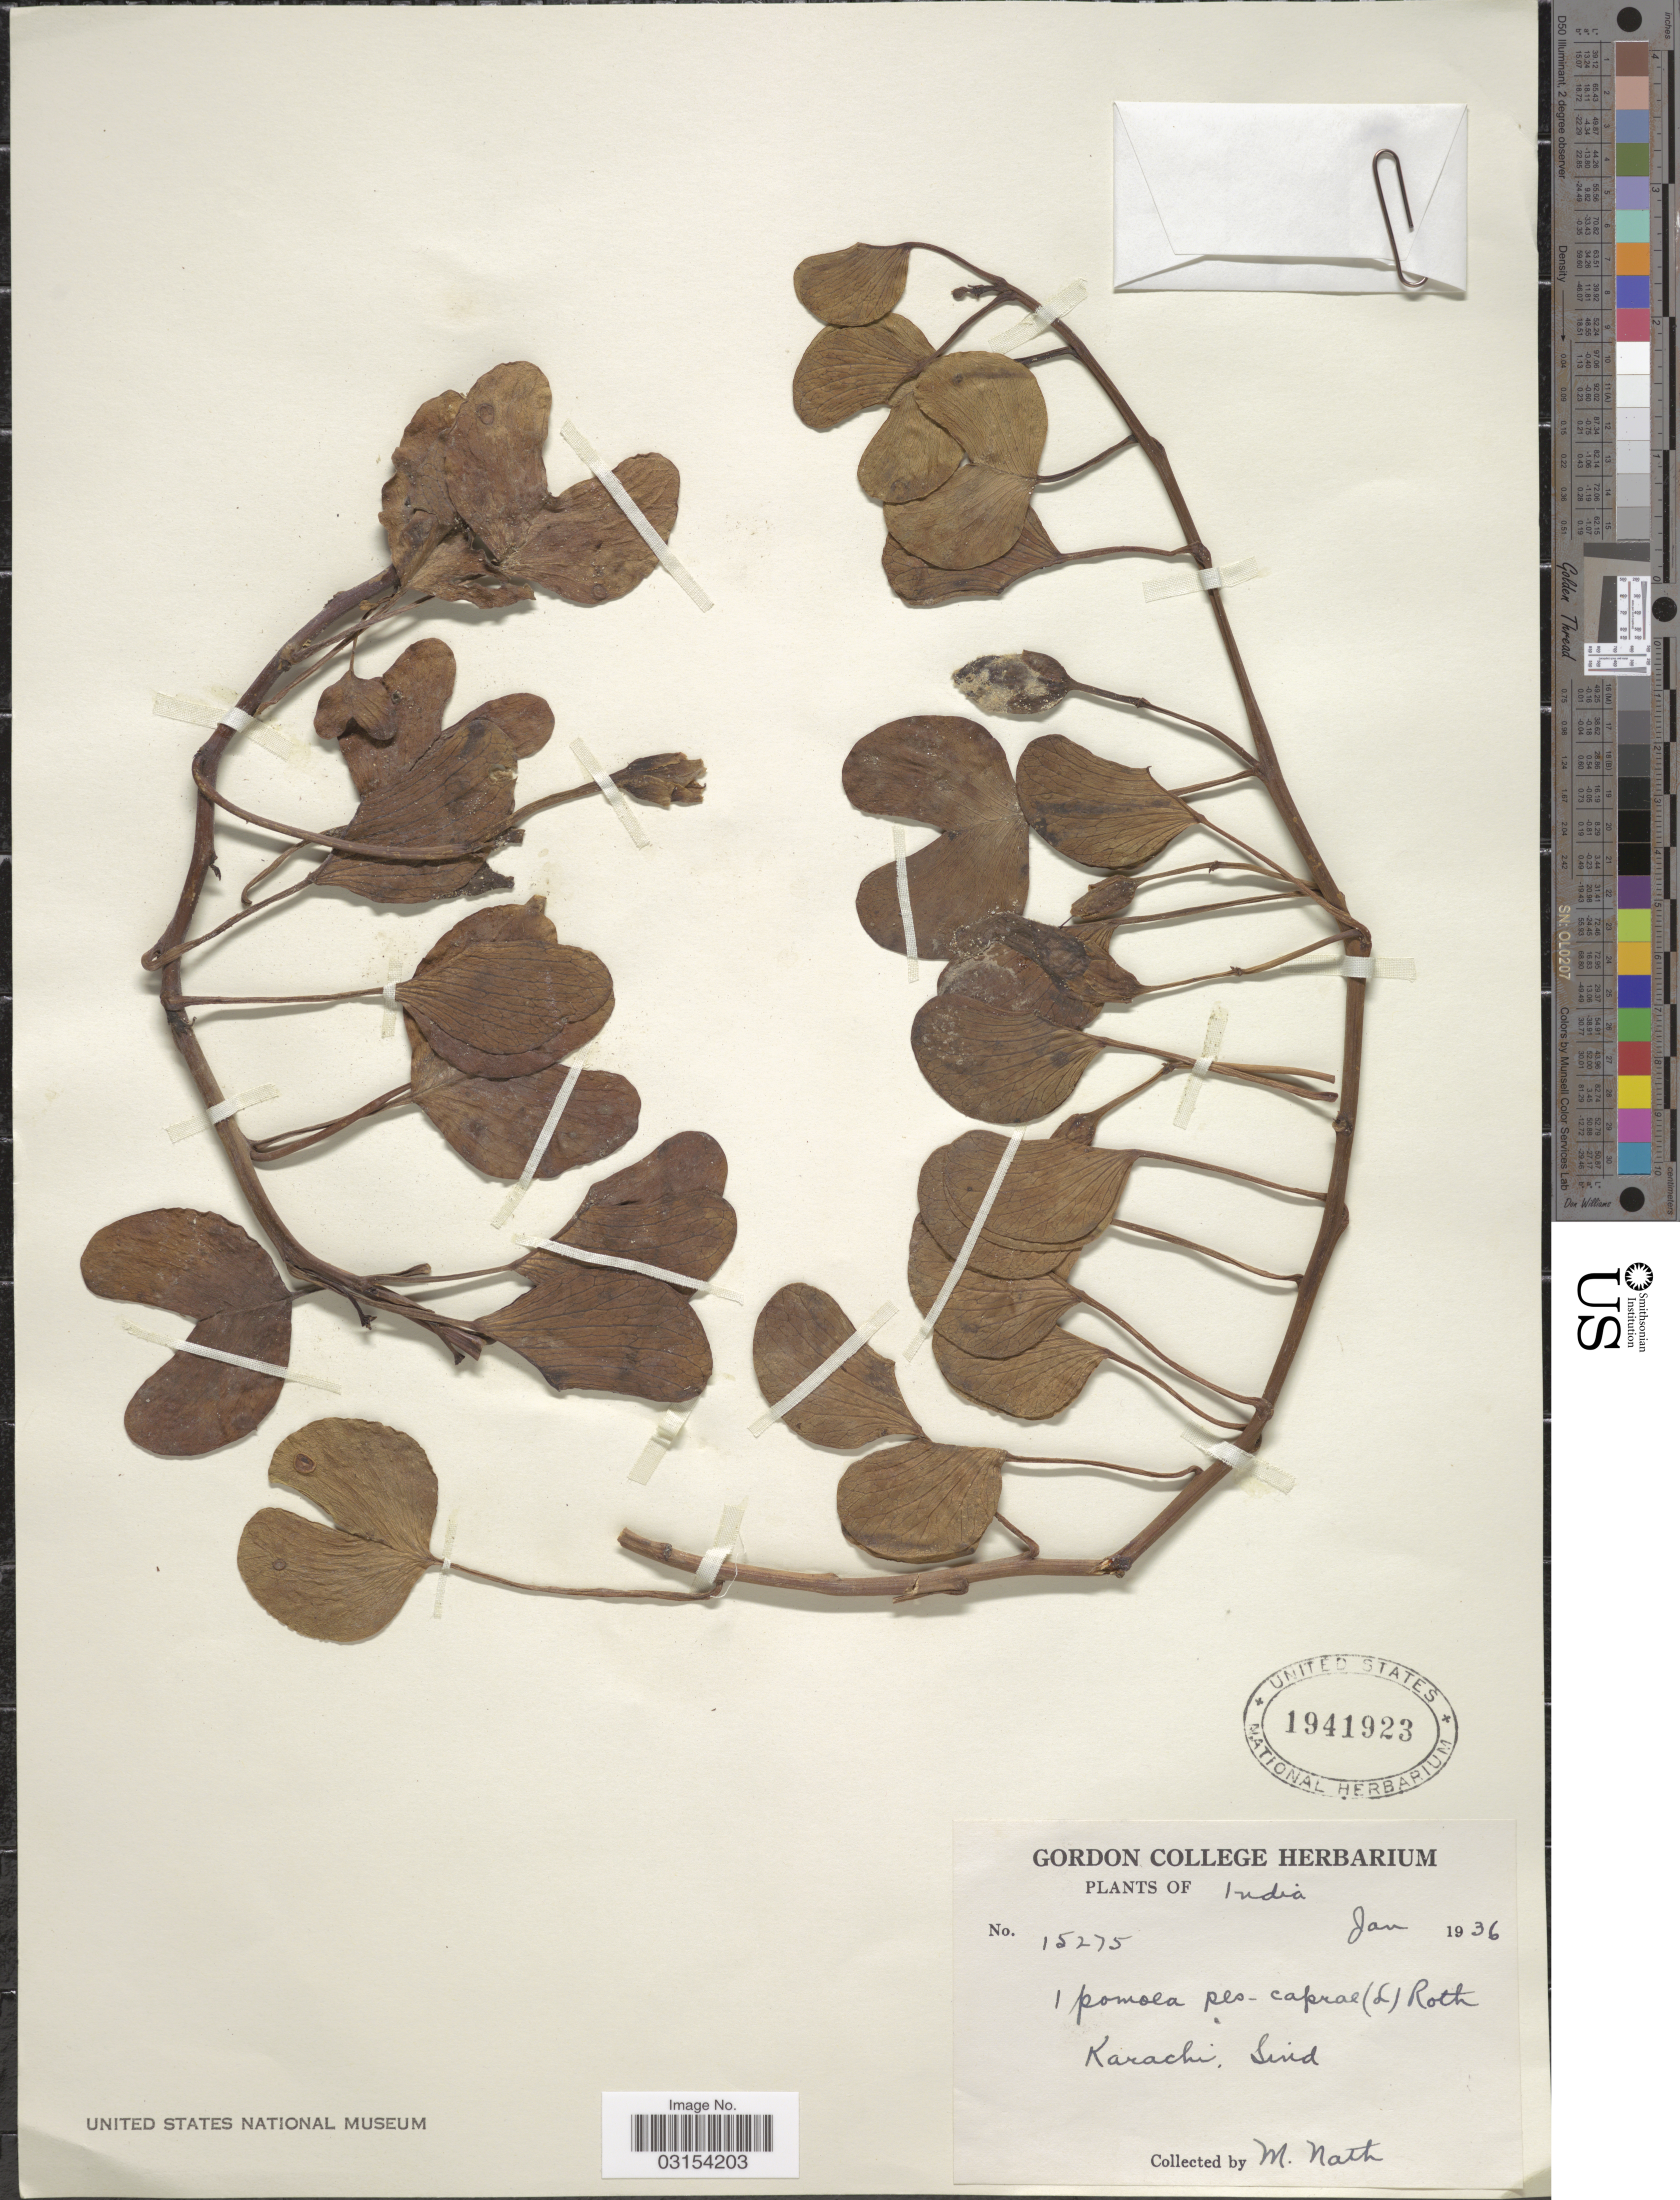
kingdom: Plantae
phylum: Tracheophyta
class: Magnoliopsida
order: Solanales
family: Convolvulaceae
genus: Ipomoea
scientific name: Ipomoea pes-caprae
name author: (L.) R. Br.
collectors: M. Nath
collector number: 15275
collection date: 1936-01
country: Pakistan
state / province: Sindh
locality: Karachi, Sind.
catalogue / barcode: US 1941923